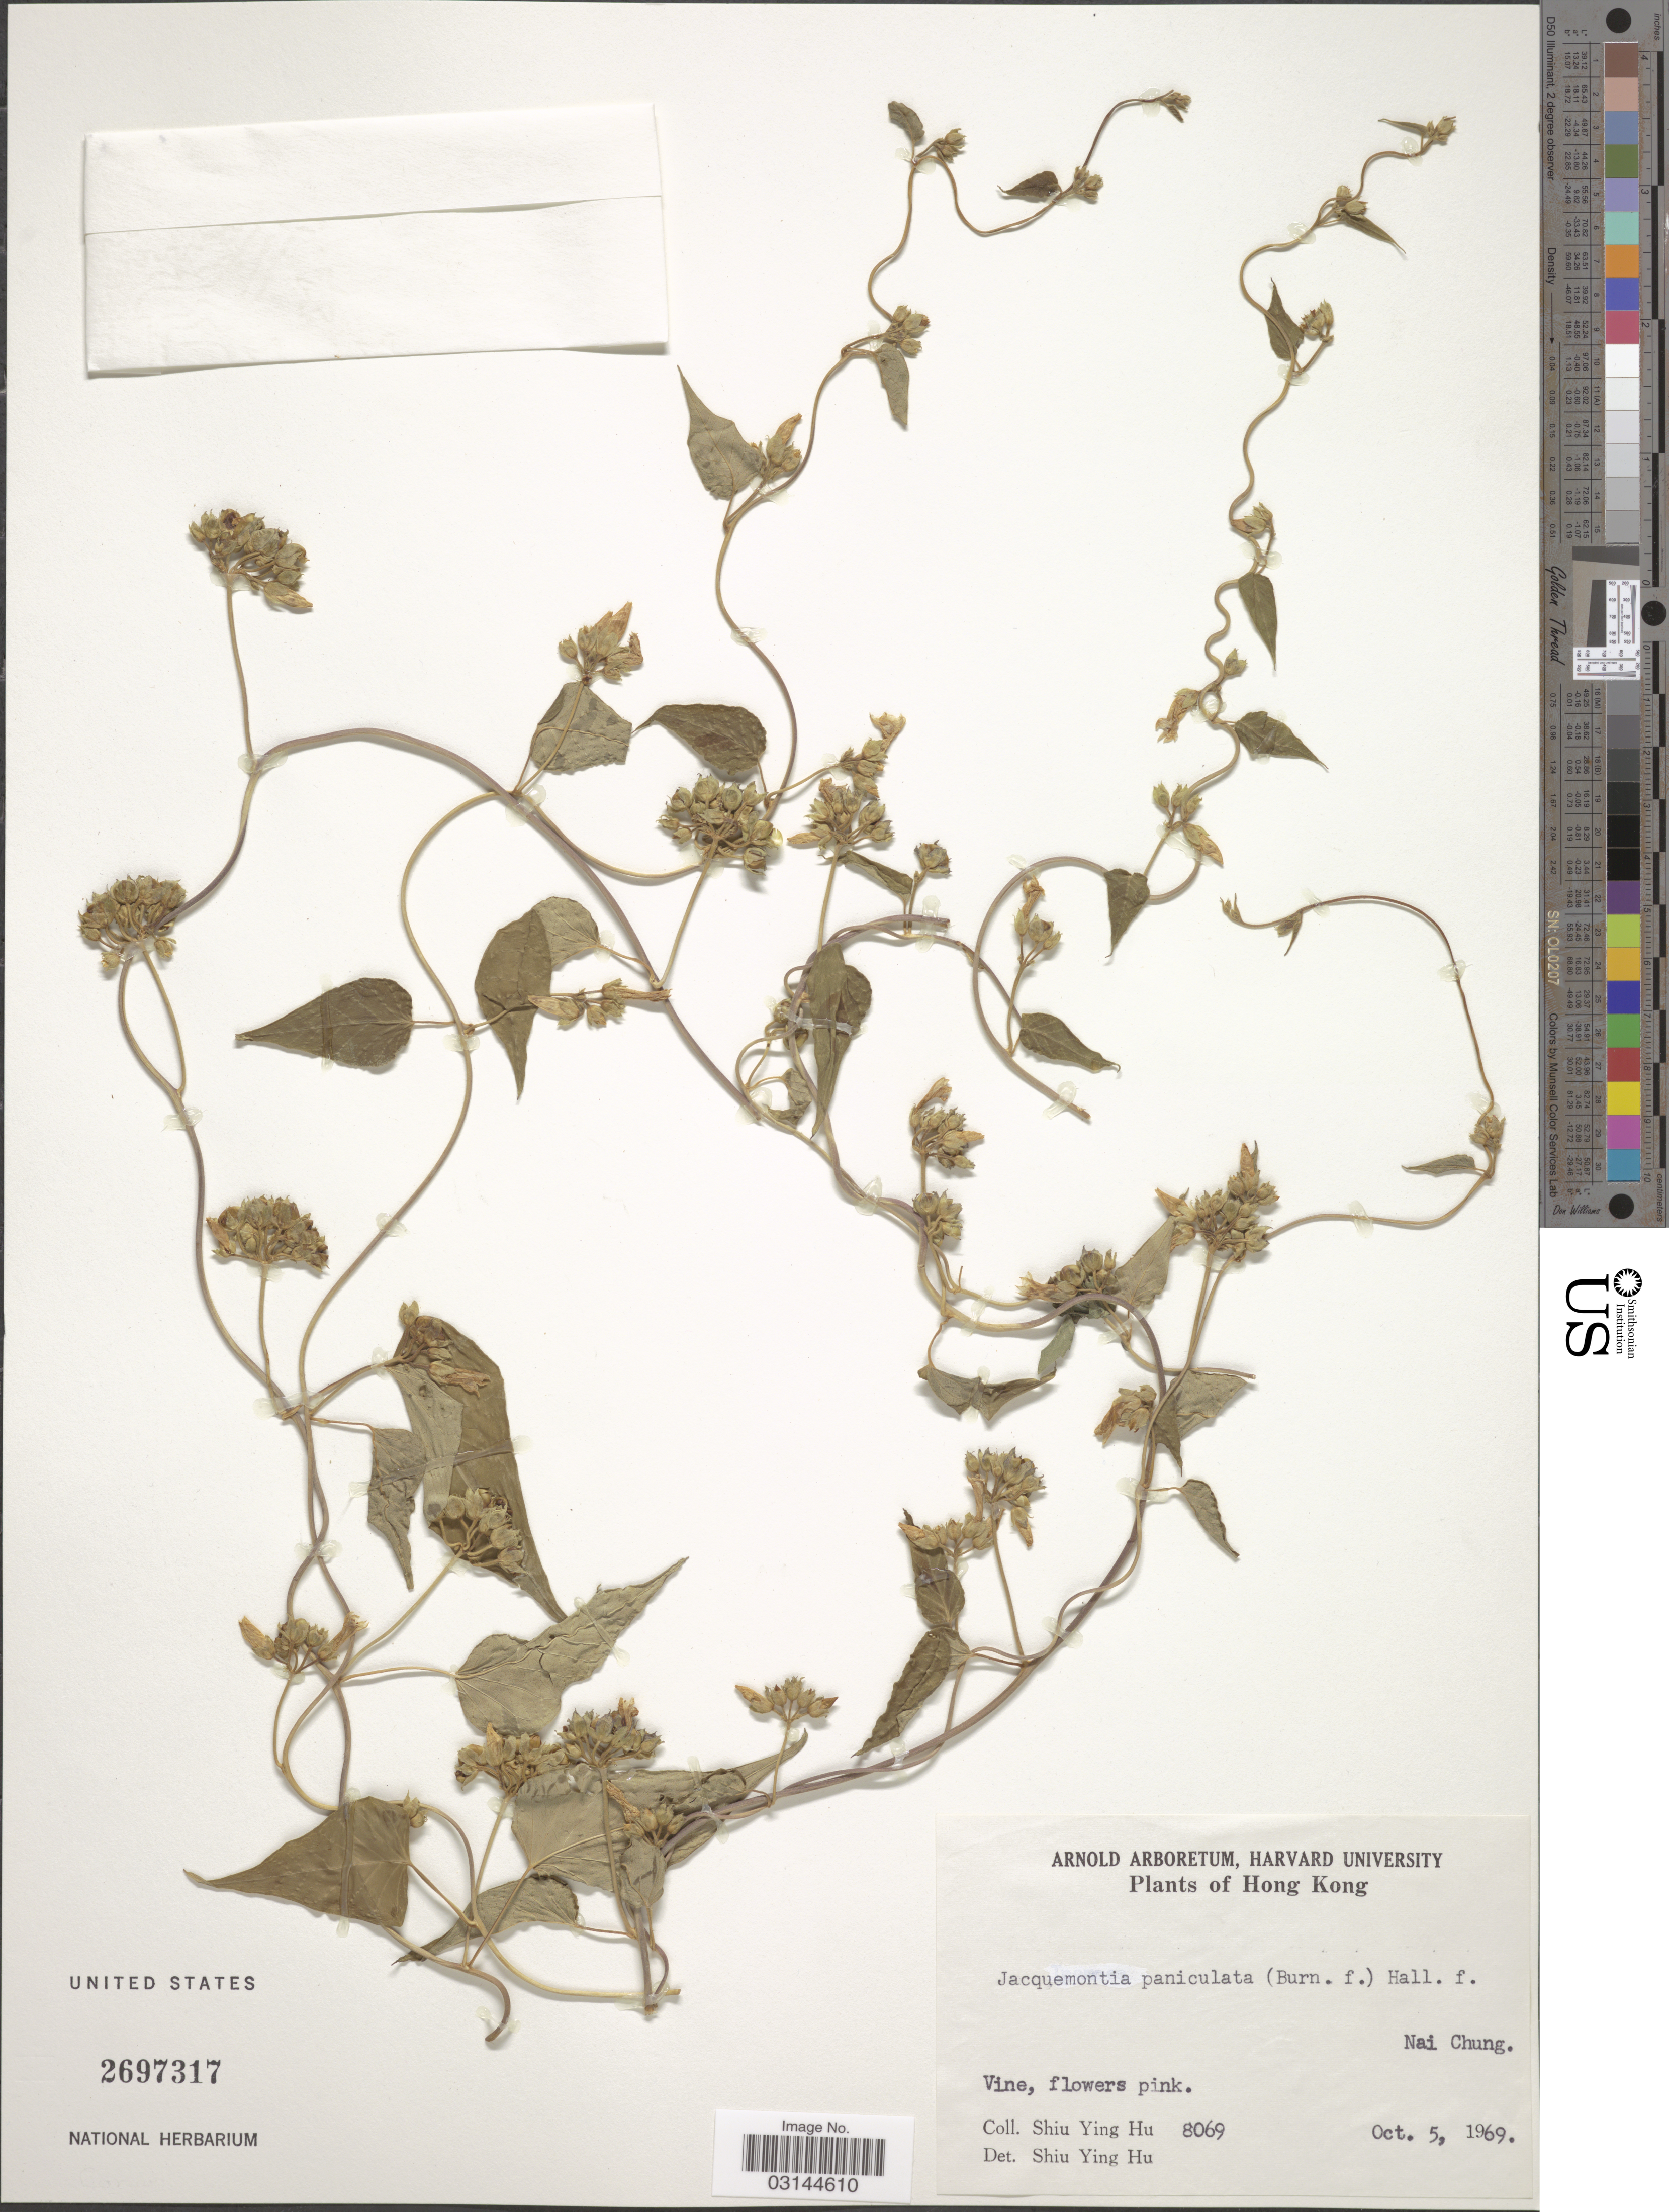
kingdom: Plantae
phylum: Tracheophyta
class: Magnoliopsida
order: Solanales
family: Convolvulaceae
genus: Jacquemontia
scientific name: Jacquemontia paniculata var. tomentosa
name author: (Warb.) Ooststr.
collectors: S. Y. Hu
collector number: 8069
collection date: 1969-10-05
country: China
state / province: Hong Kong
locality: Nai Chung.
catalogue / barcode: US 2697317